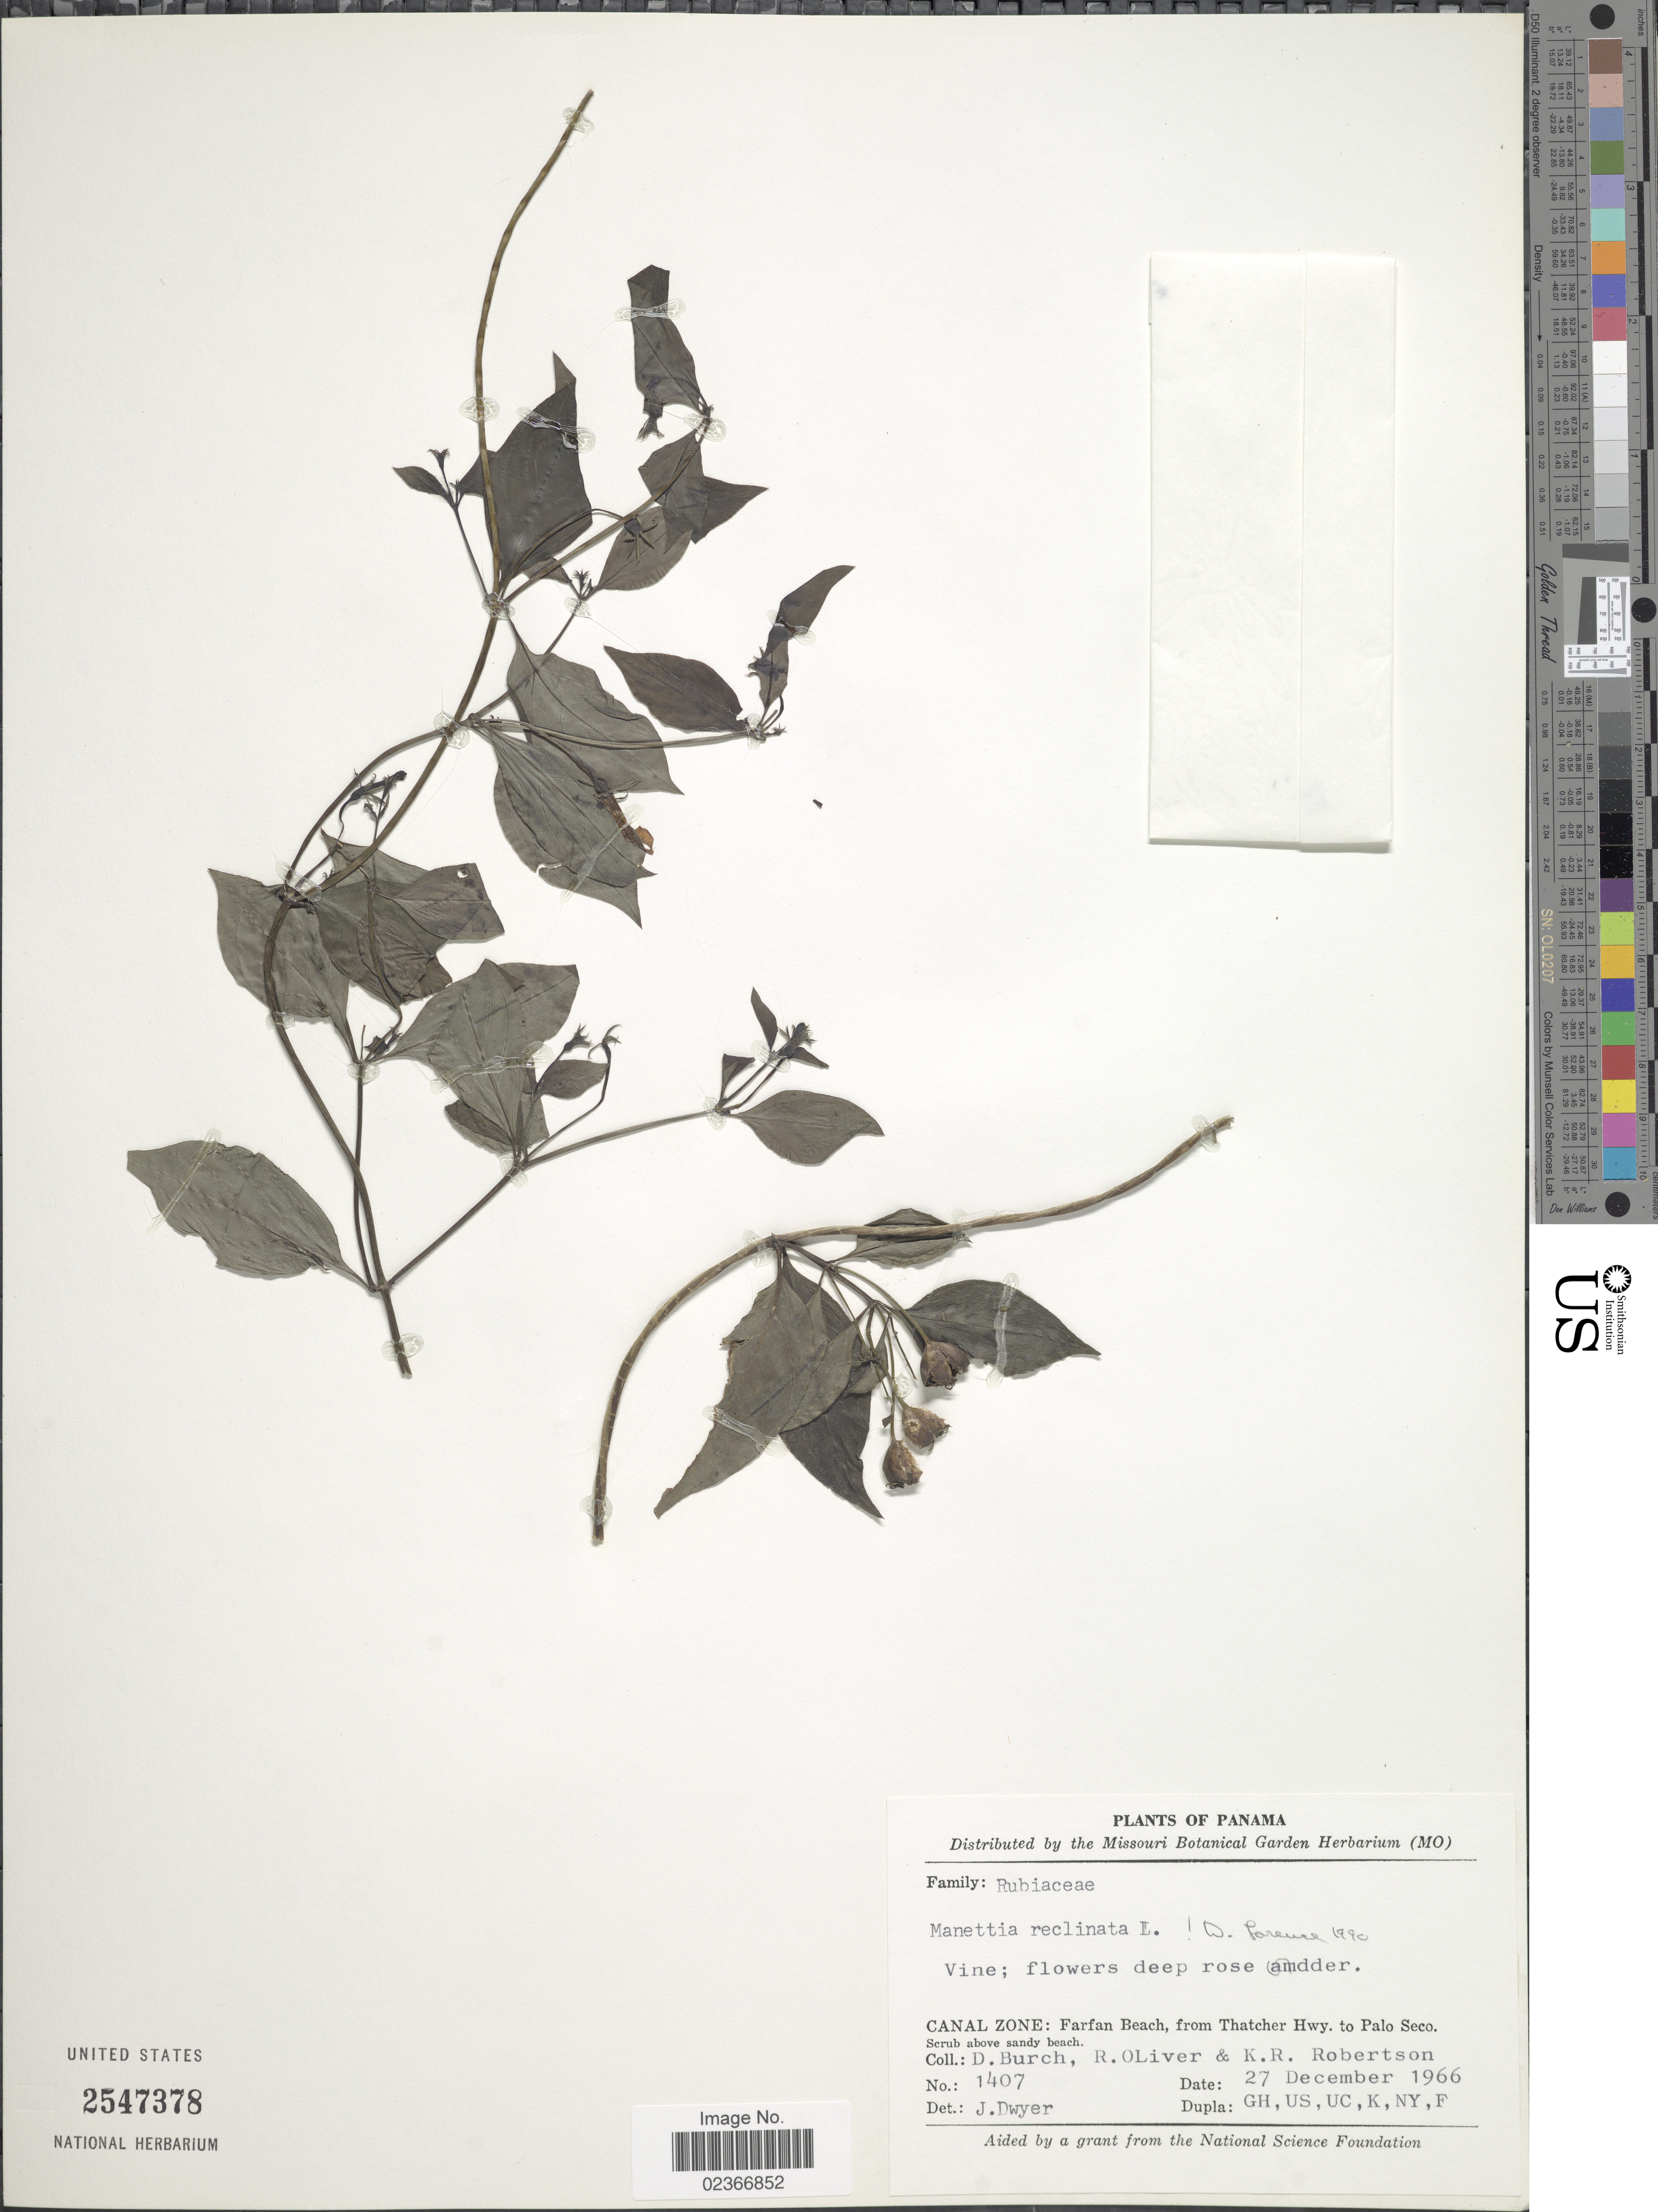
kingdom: Plantae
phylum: Tracheophyta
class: Magnoliopsida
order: Gentianales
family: Rubiaceae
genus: Manettia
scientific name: Manettia reclinata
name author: L.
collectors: D. Burch, R. D. Oliver & K. Robertson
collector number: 1407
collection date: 1966-12-27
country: Panama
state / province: Colón / Panamá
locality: Canal Zone: Farfan Beach, from Thatcher Hwy. to Palo Seco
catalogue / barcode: US 2547378